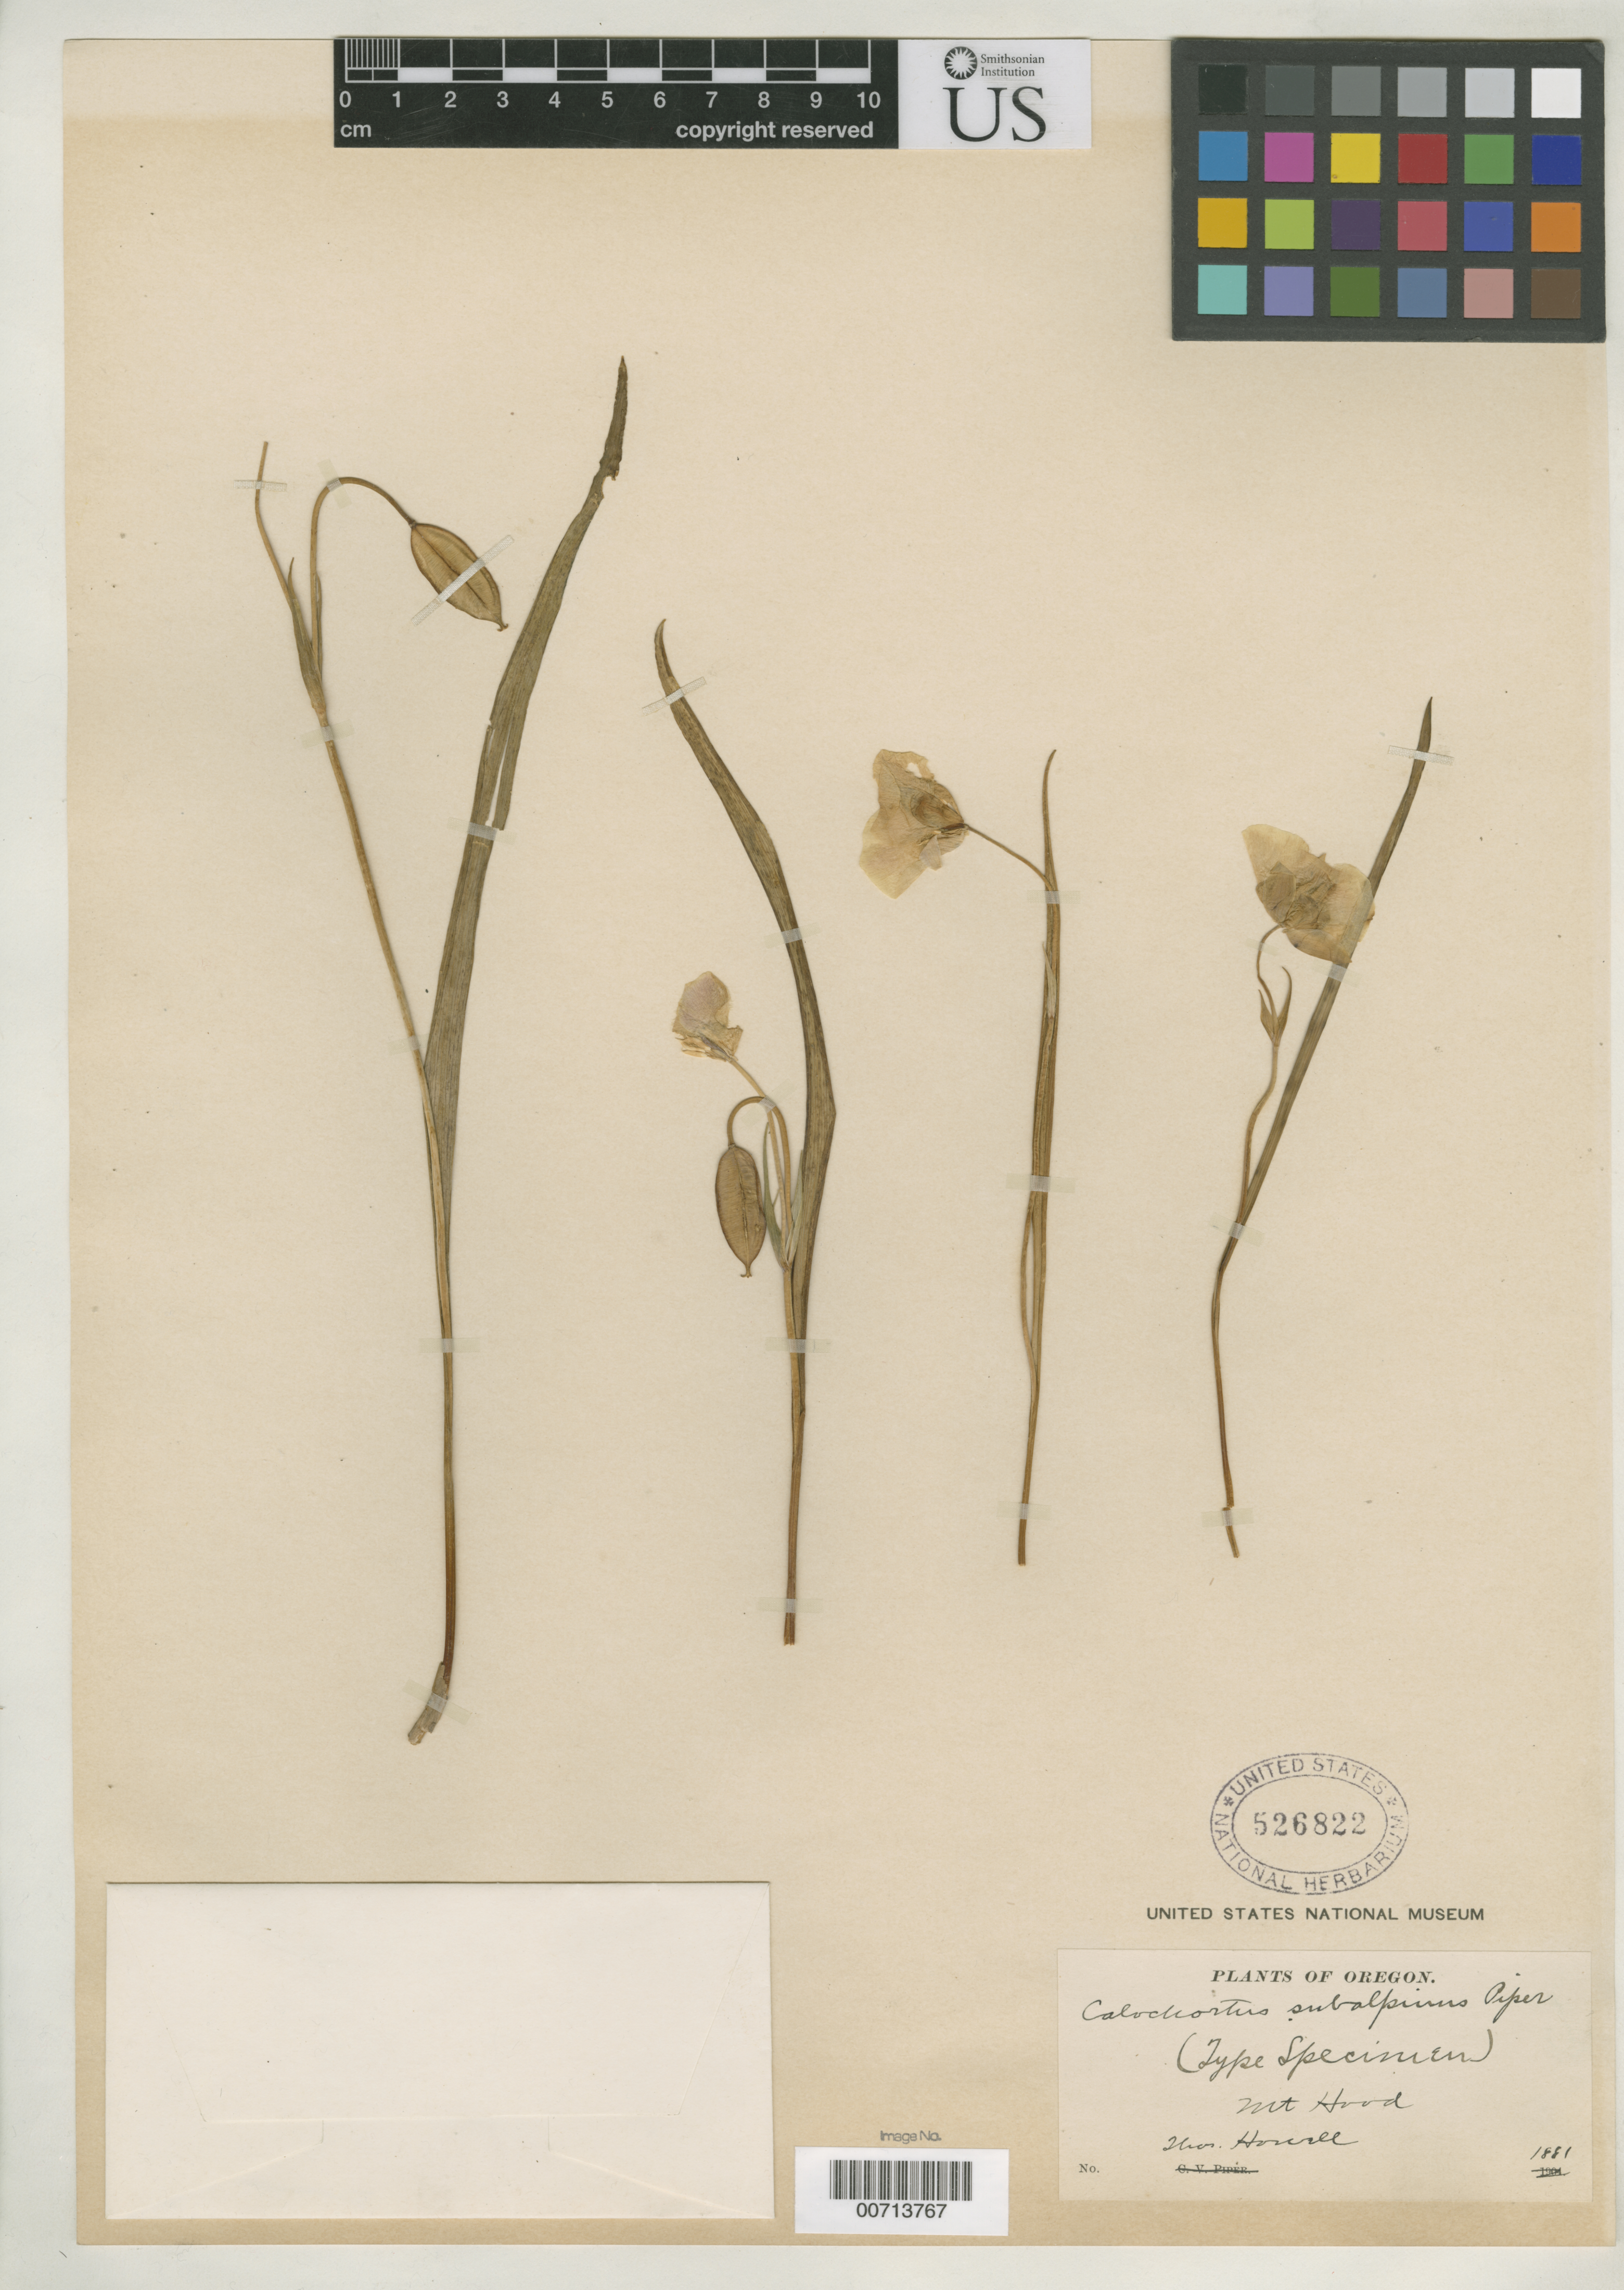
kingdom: Plantae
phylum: Tracheophyta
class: Liliopsida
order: Liliales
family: Liliaceae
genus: Calochortus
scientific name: Calochortus subalpinus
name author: Piper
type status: Holotype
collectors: T. J. Howell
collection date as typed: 1881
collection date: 1881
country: United States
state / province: Oregon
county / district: Hood River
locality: Mount Hood.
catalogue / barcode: US 526822